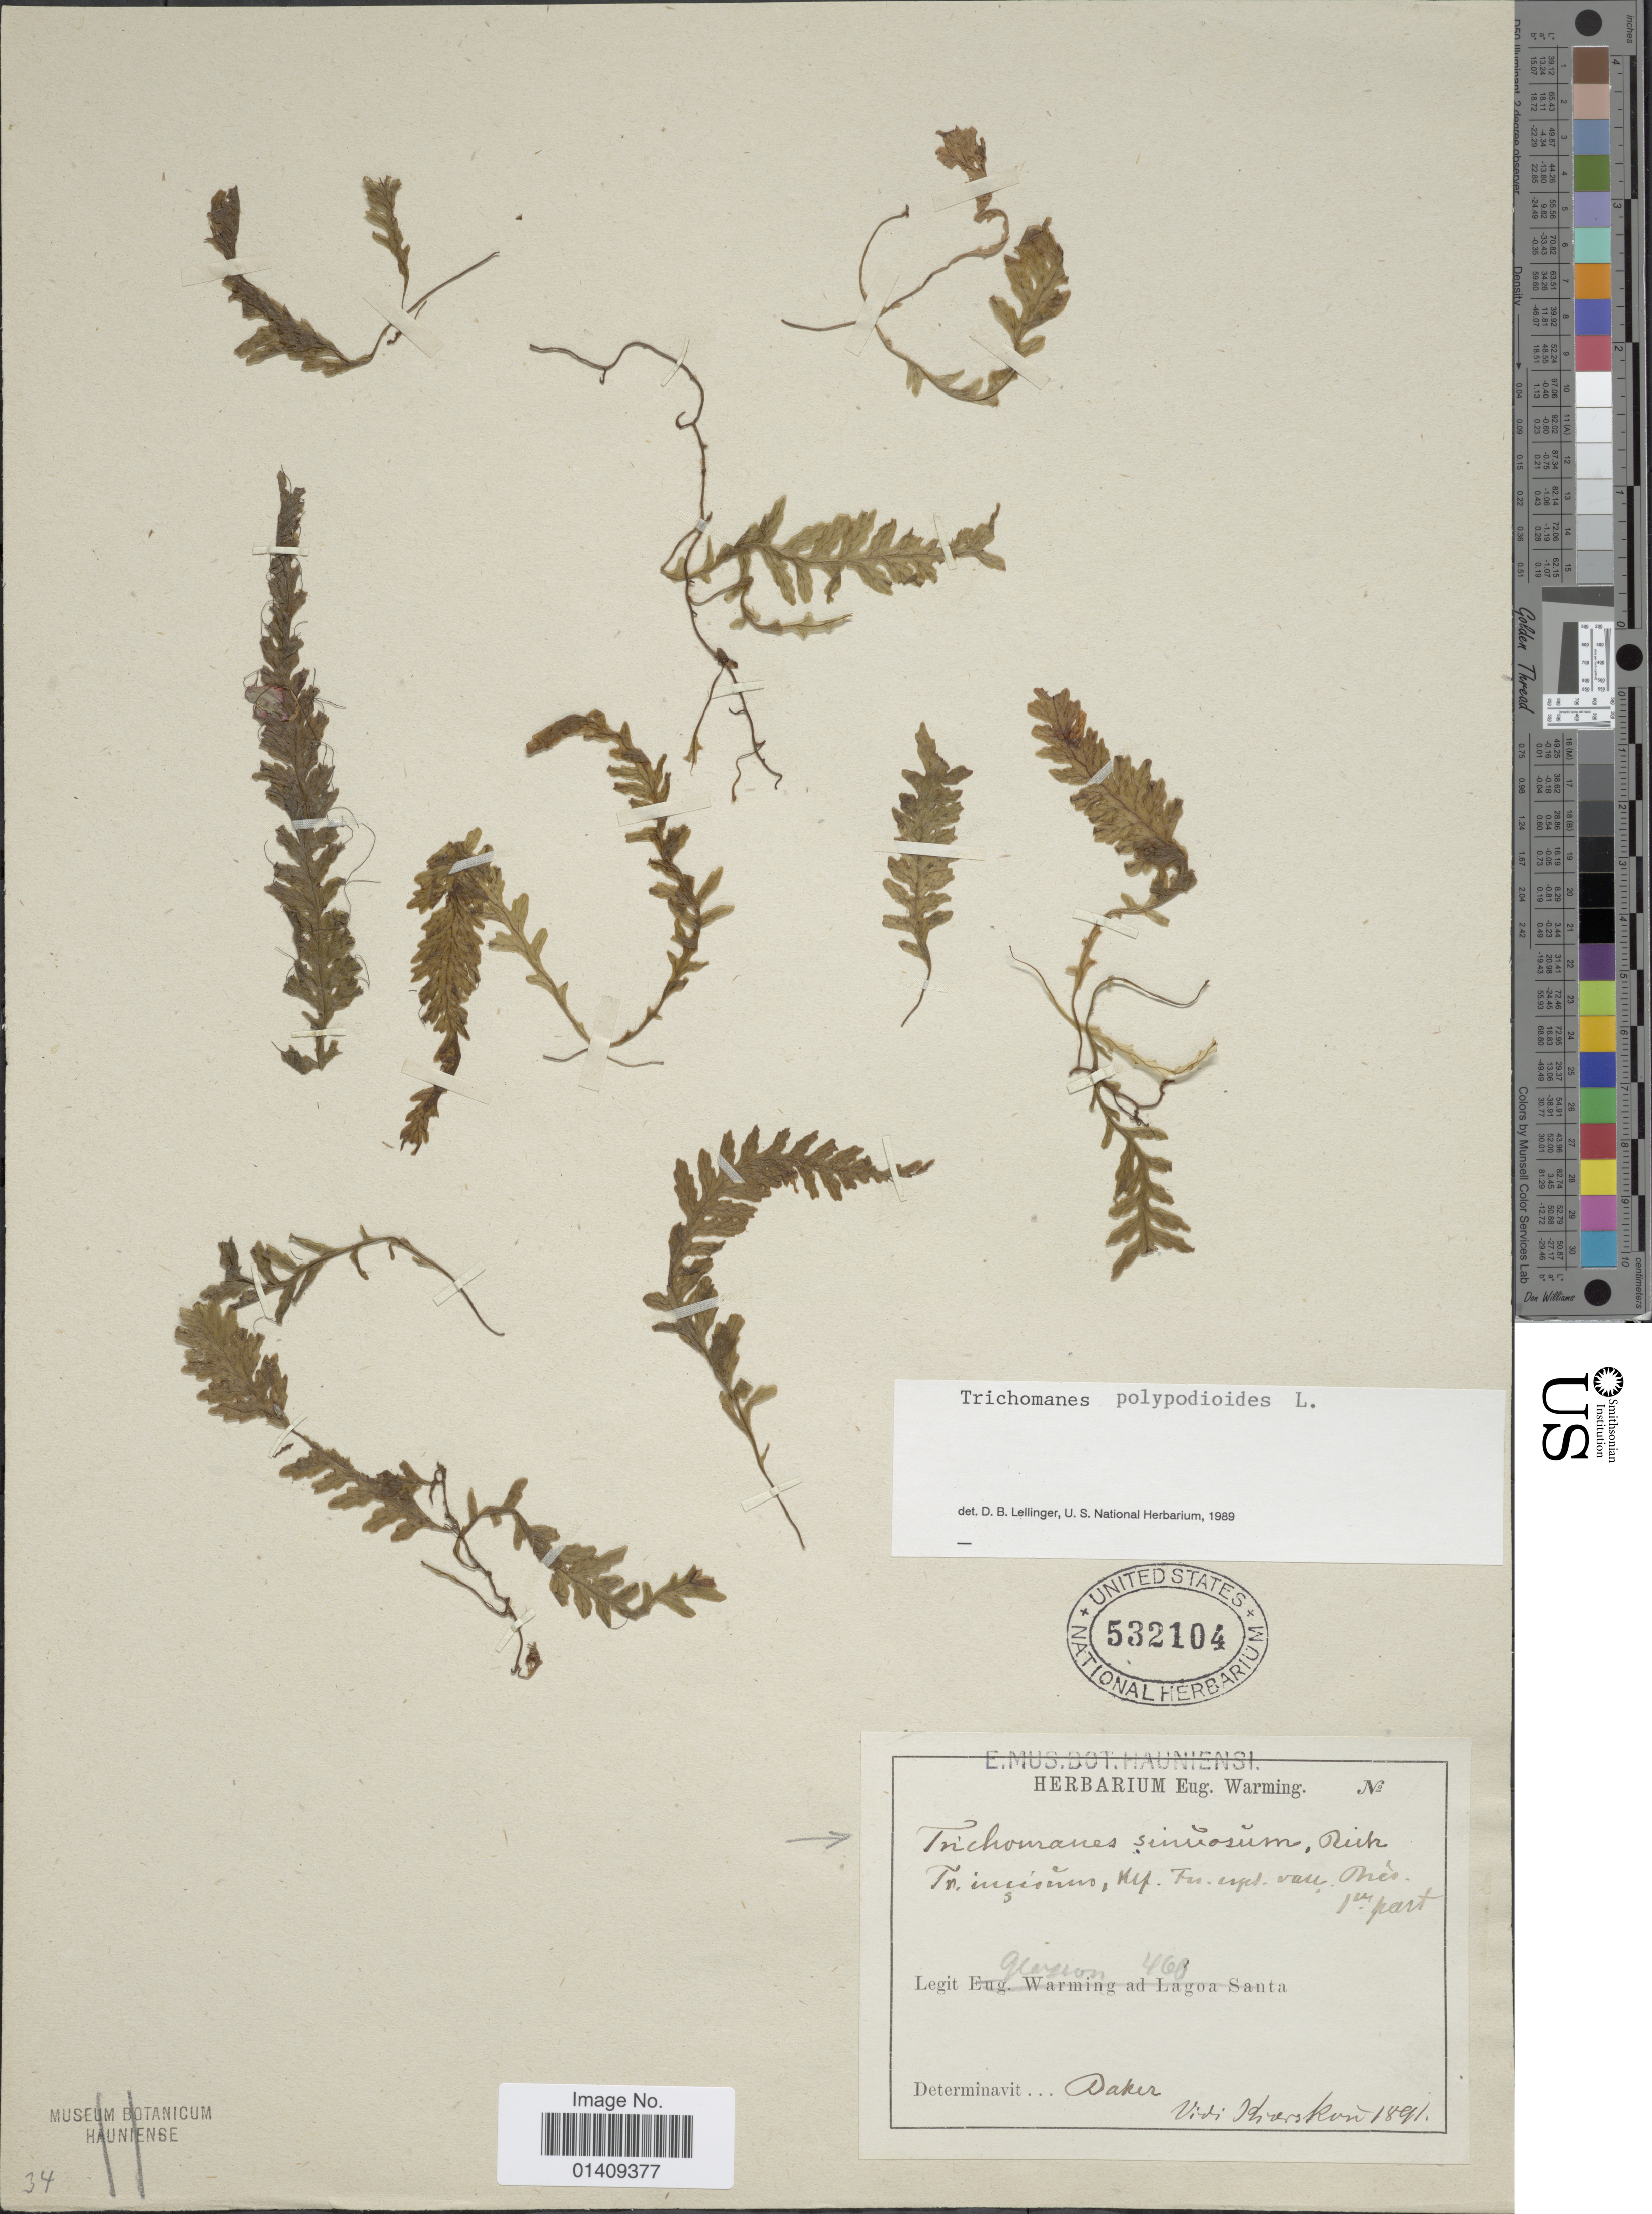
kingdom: Plantae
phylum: Tracheophyta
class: Polypodiopsida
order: Hymenophyllales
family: Hymenophyllaceae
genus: Trichomanes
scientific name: Trichomanes polypodioides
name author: L.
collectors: Glaziou, --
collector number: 468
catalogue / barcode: US 532104